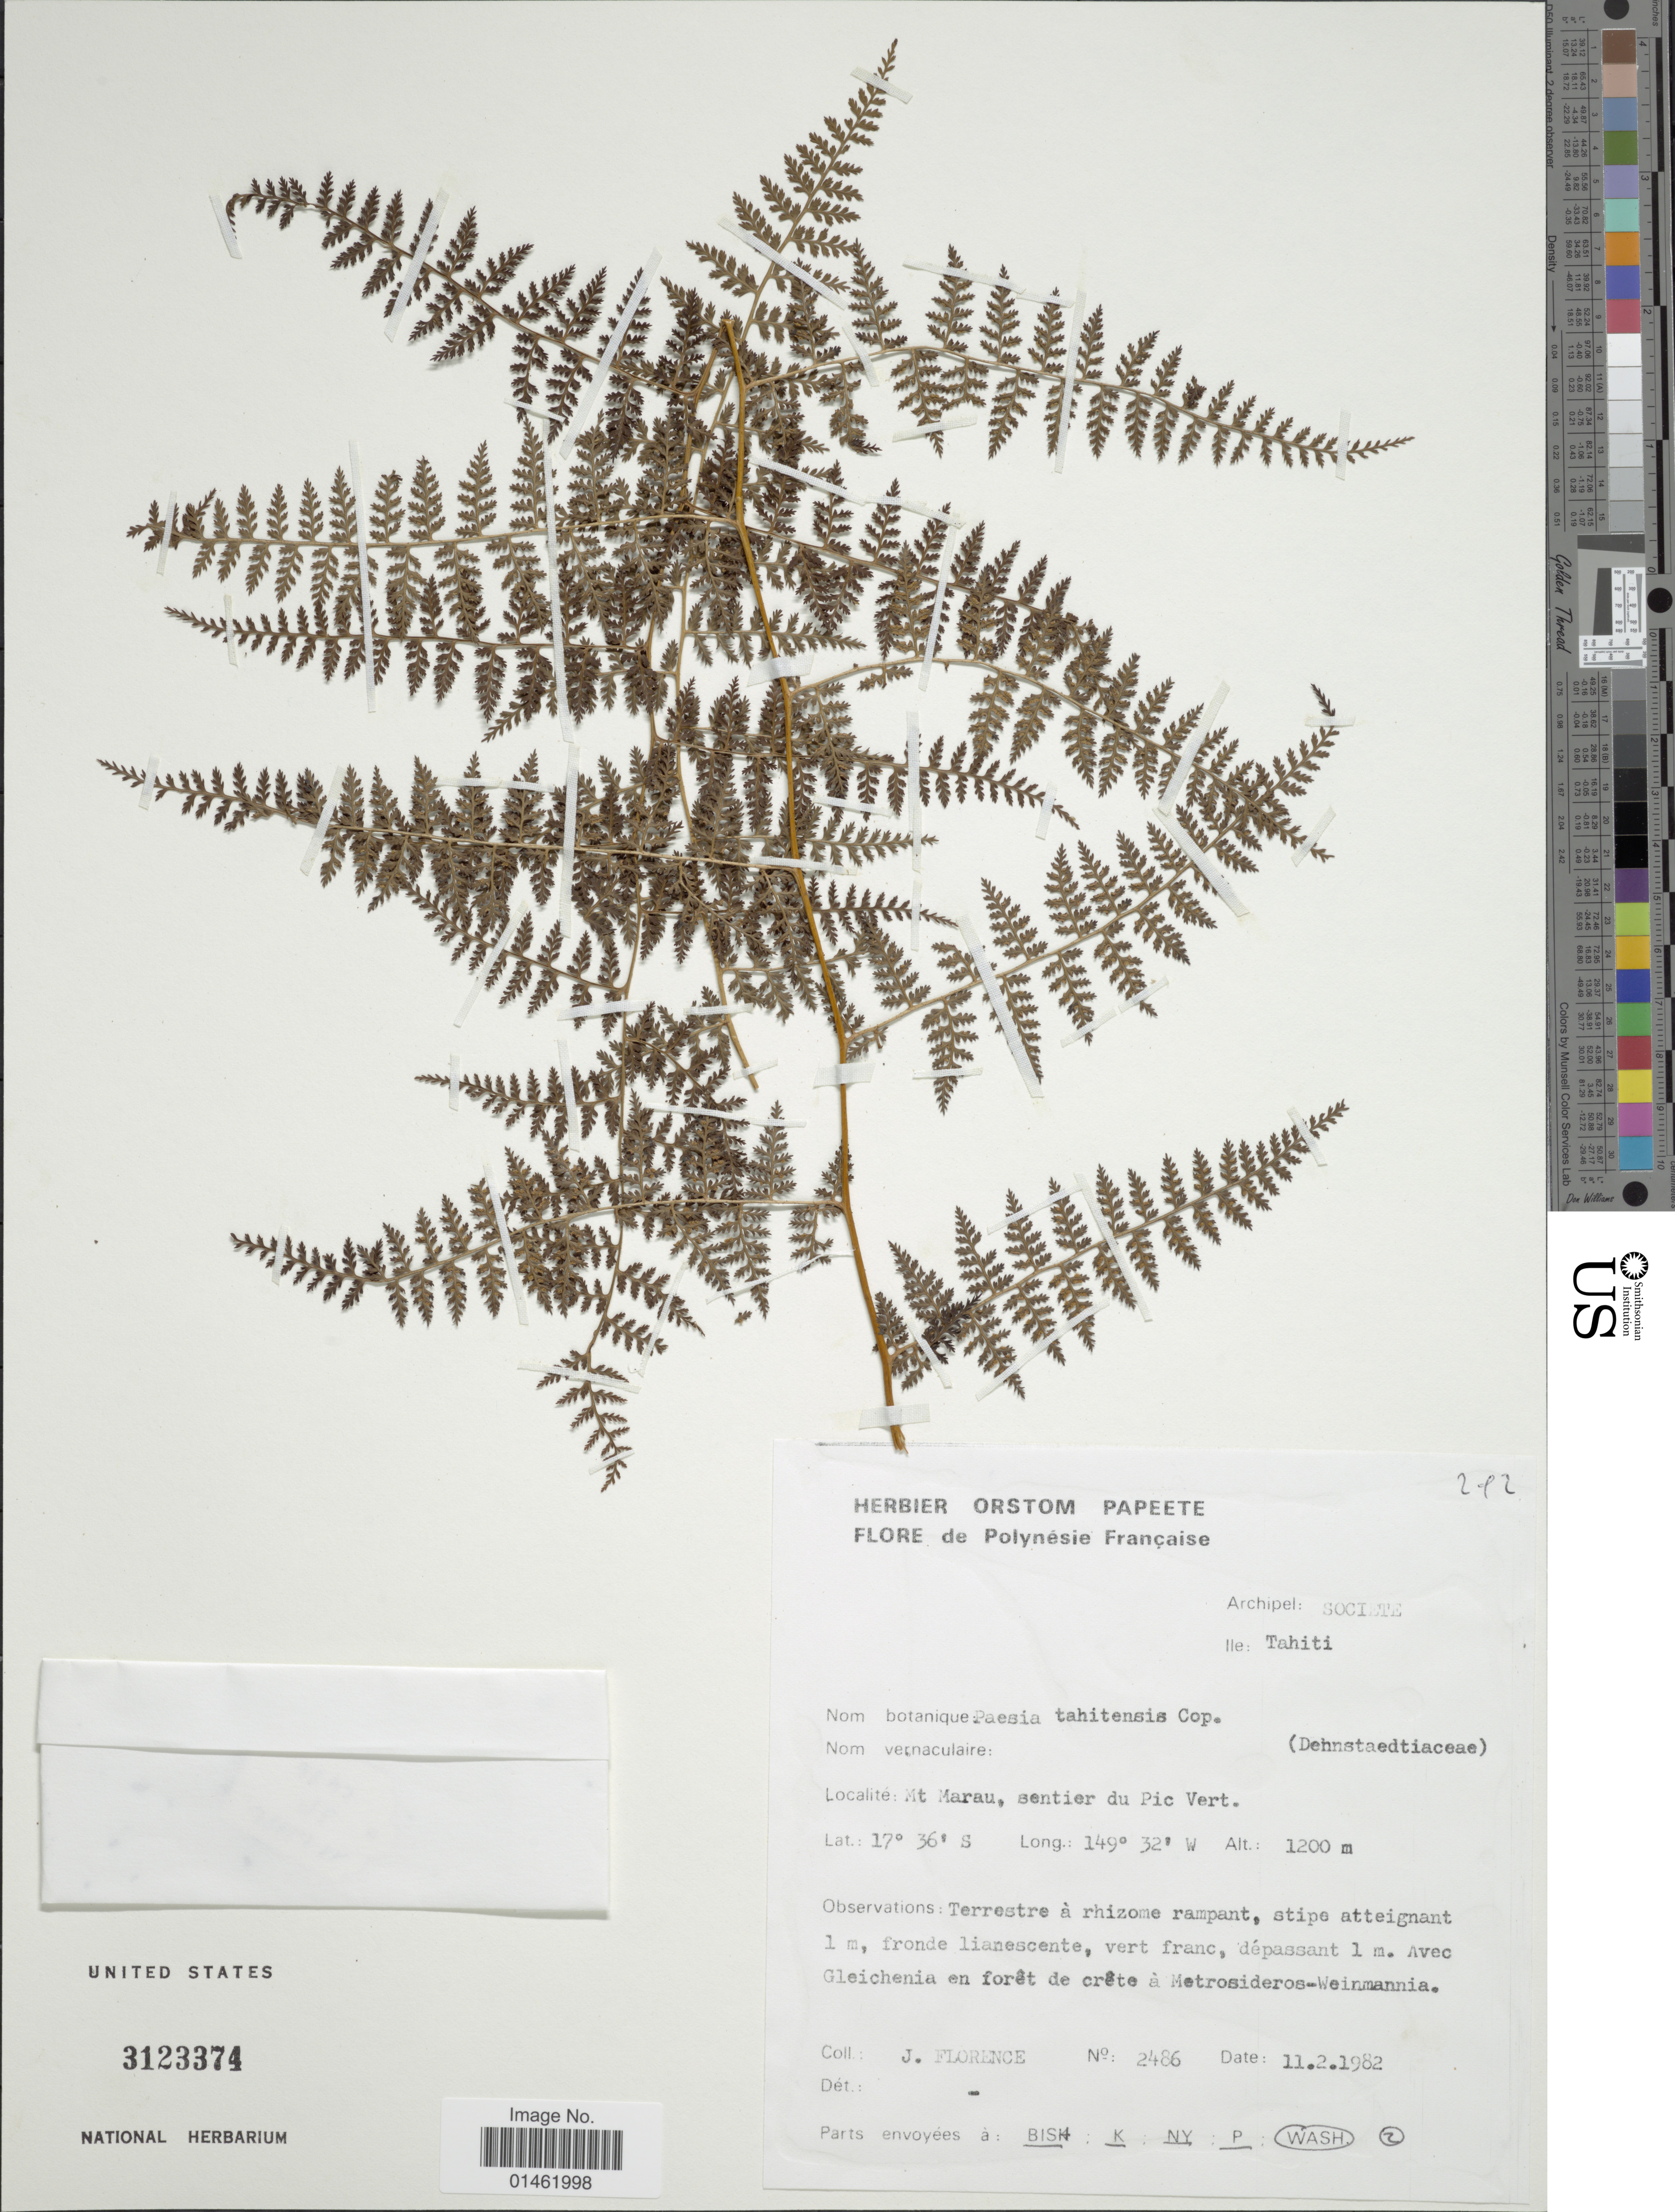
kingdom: Plantae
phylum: Tracheophyta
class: Polypodiopsida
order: Polypodiales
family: Dennstaedtiaceae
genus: Paesia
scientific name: Paesia tahitensis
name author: Copel.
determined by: Florence, J.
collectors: J. Florence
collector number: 2486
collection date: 1982-02-11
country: French Polynesia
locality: Polynesie Francaise, Archipel: Societe, Tahiti, Mt. Marau, sentier du Pic Vert.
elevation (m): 1200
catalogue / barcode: US 3123374